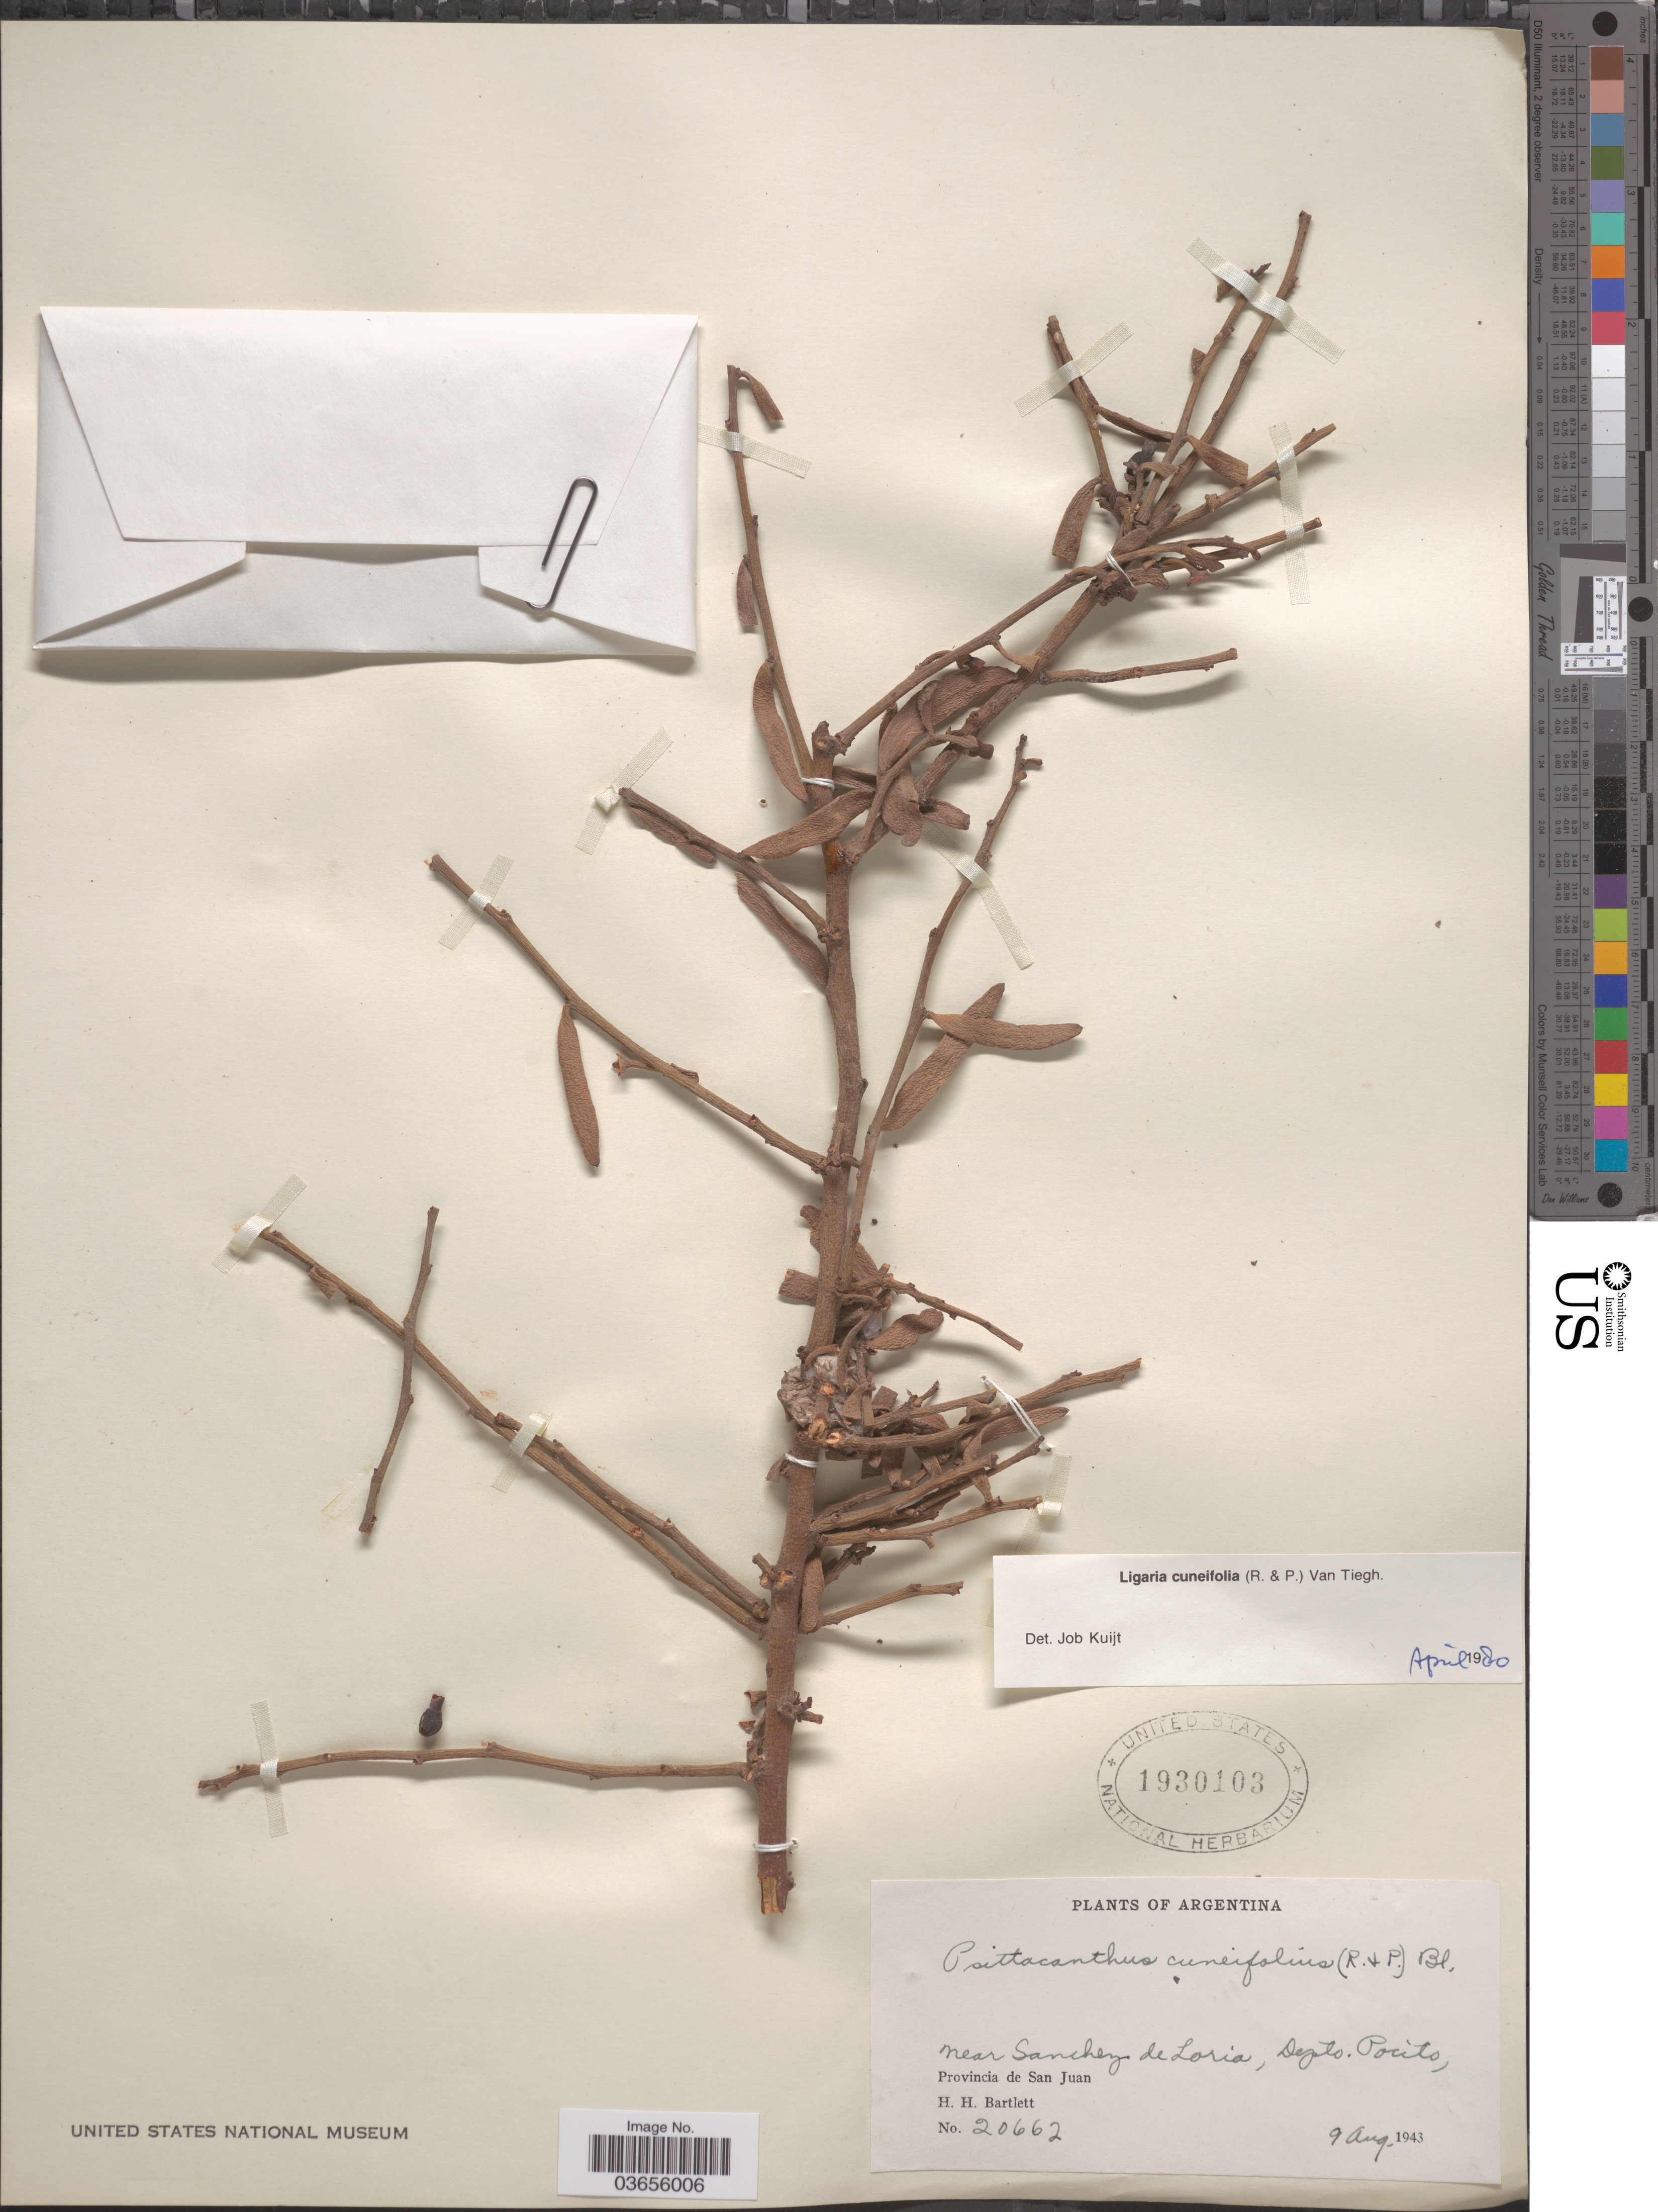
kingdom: Plantae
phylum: Tracheophyta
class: Magnoliopsida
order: Santalales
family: Loranthaceae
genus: Ligaria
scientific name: Ligaria cuneifolia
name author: (Ruiz & Pav.) Tiegh.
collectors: H. H. Bartlett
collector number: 20662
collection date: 1943-08-09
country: Argentina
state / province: San Juan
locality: Near Sanchez de Loria, Depto. Pocito.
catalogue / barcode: US 1930103